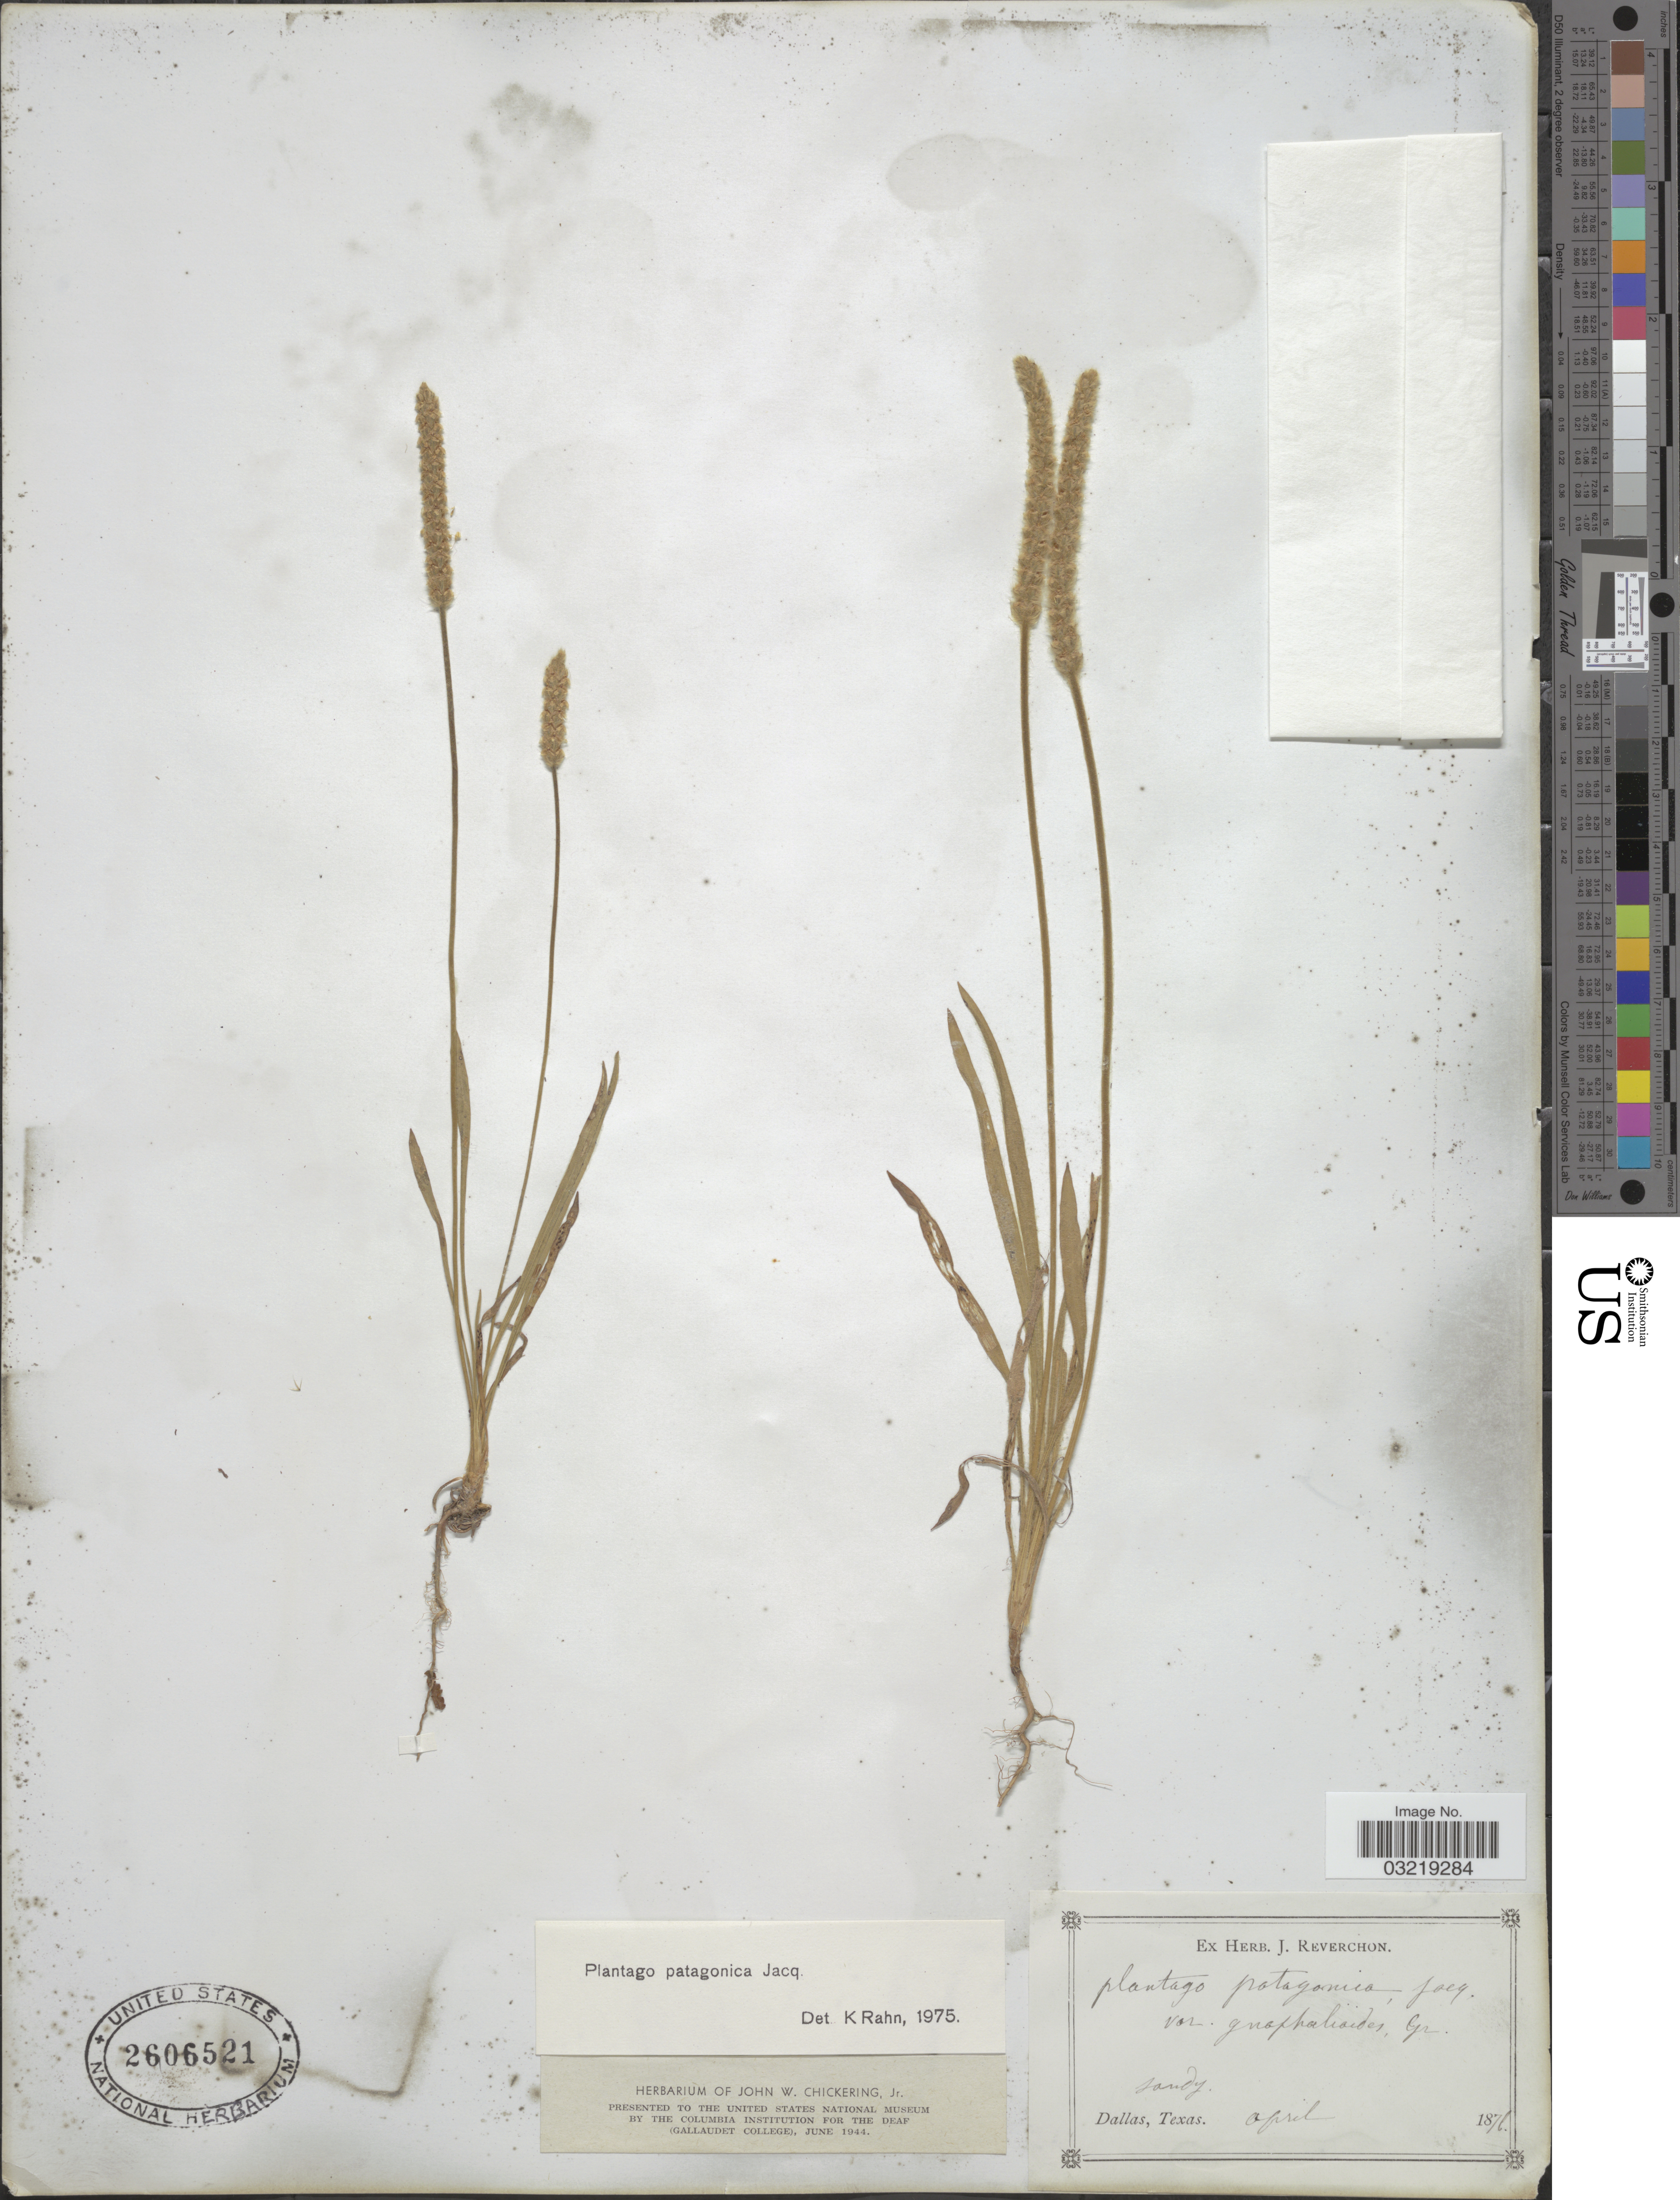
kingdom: Plantae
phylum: Tracheophyta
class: Magnoliopsida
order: Lamiales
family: Plantaginaceae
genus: Plantago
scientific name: Plantago patagonica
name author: Jacq.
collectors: ex herb. J. Reverchon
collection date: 1871-04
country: United States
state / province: Texas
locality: Dallas.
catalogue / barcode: US 2606521